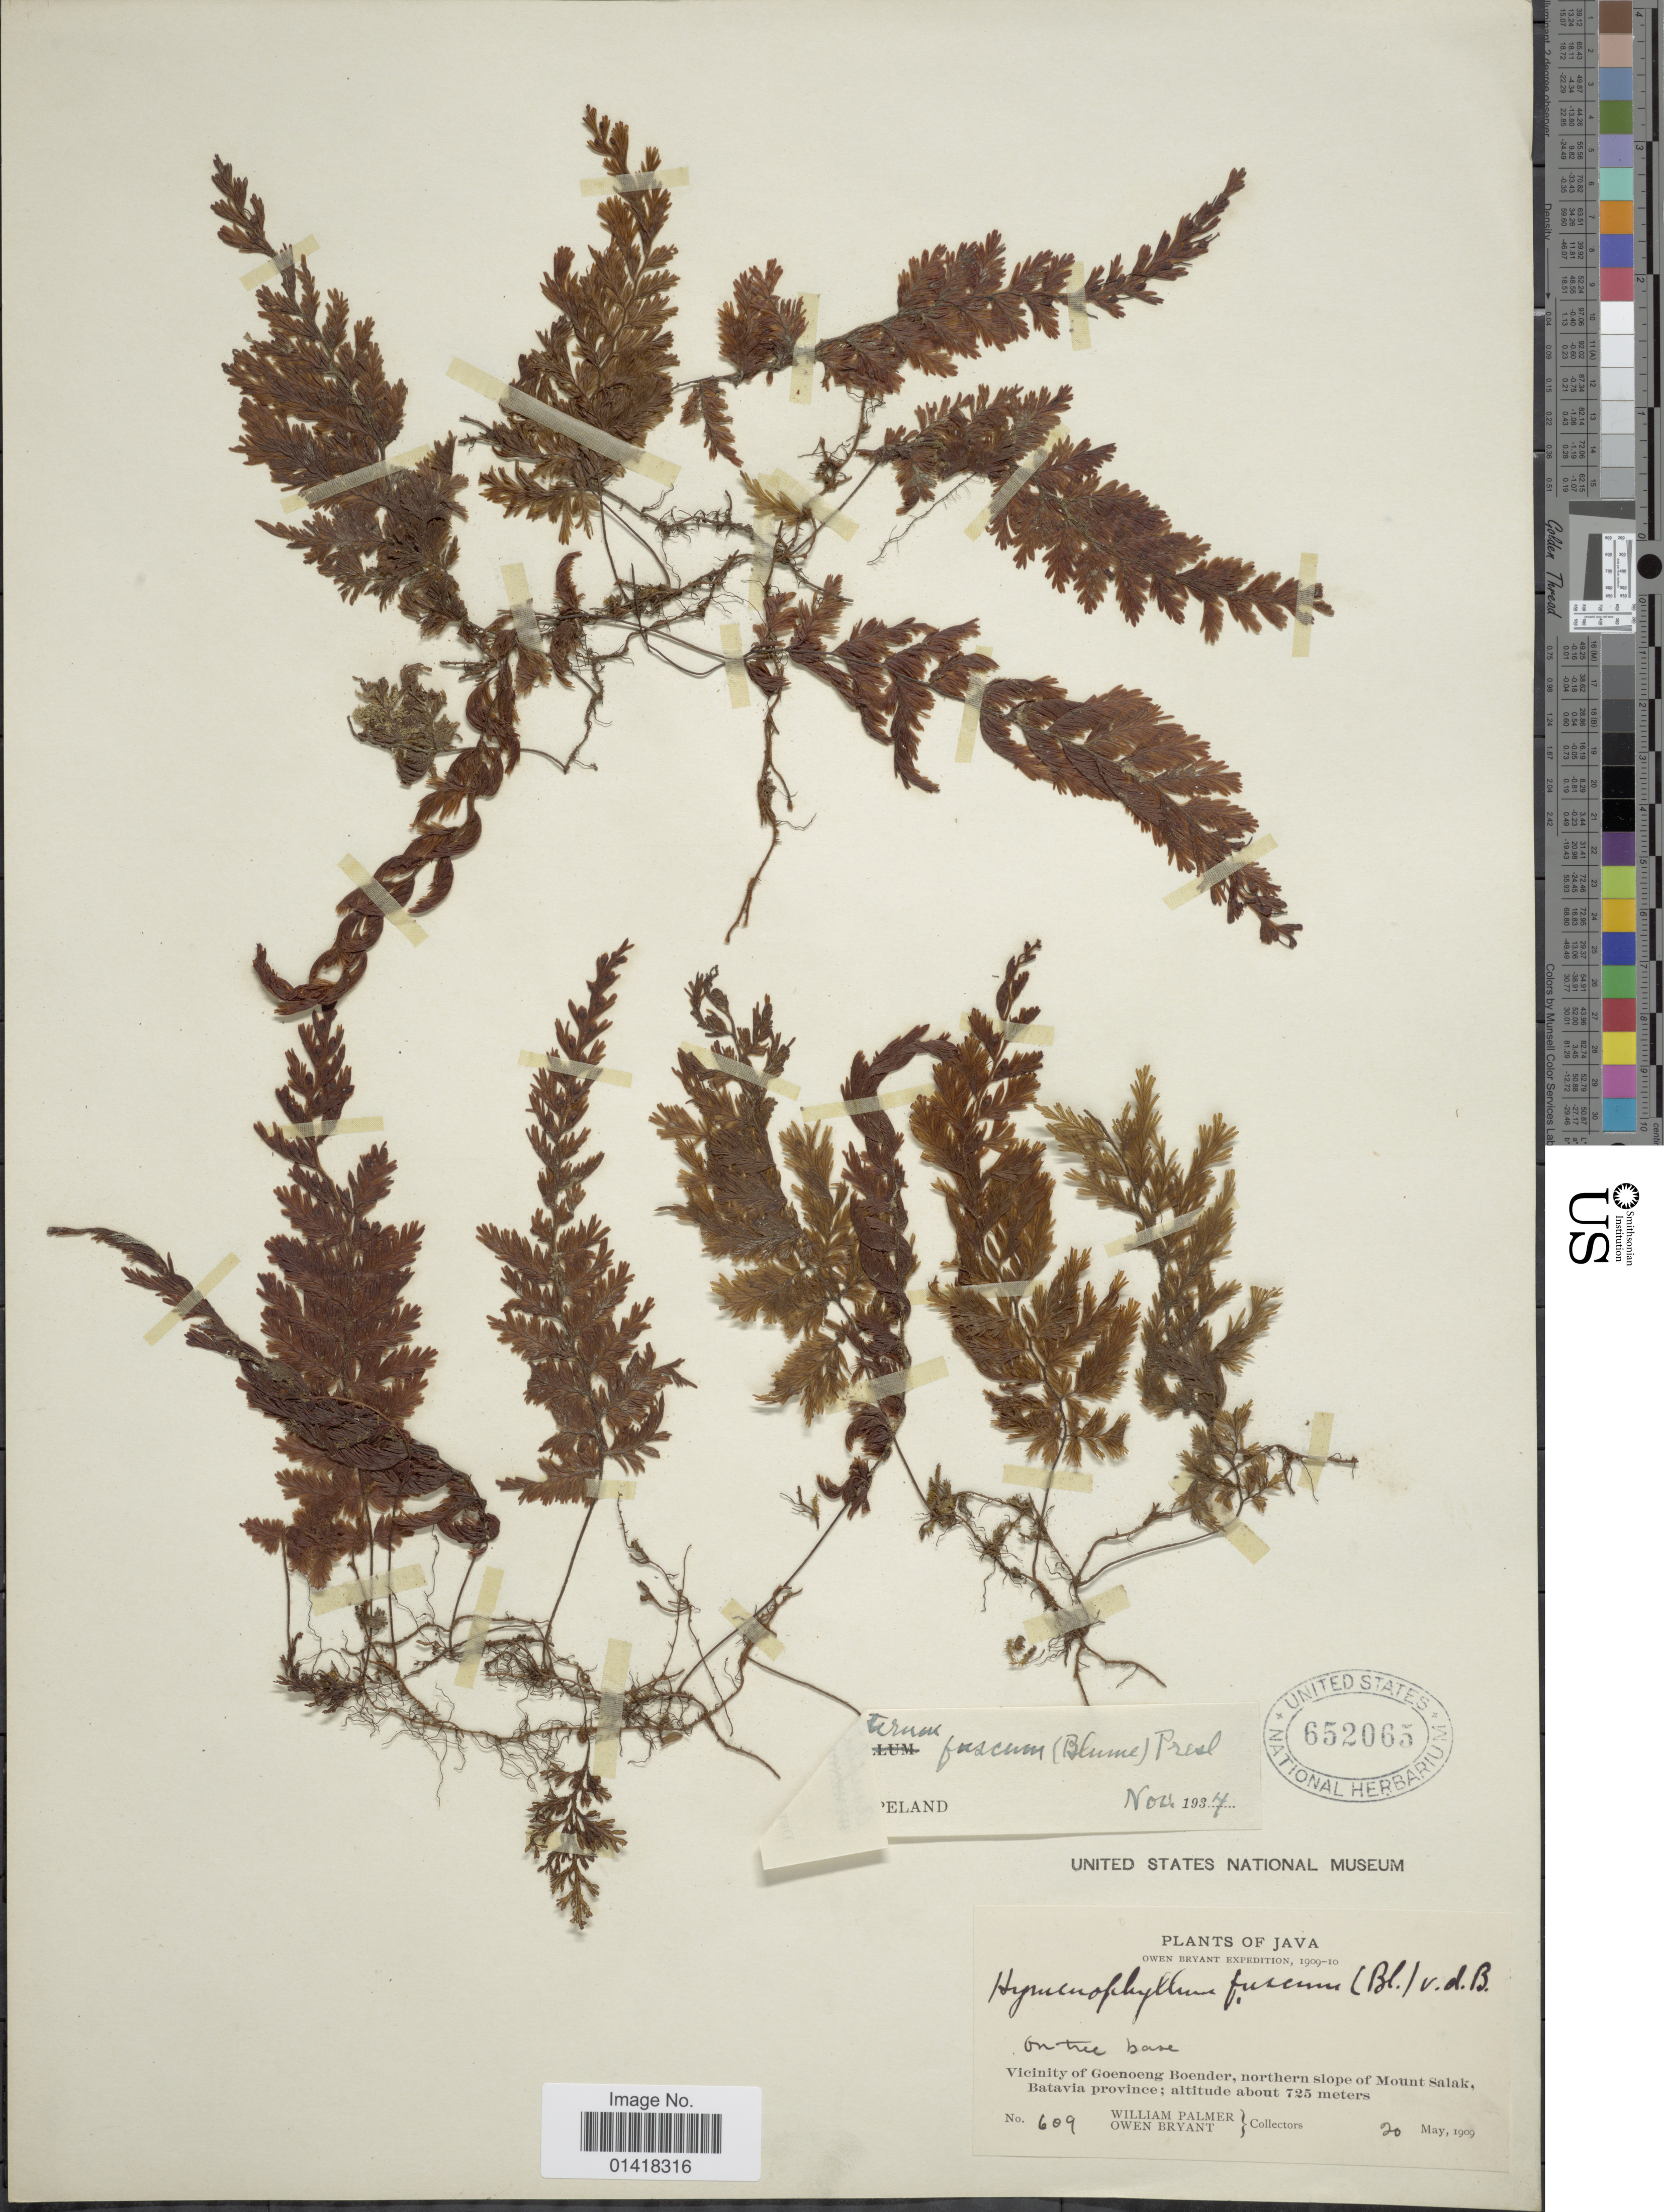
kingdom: Plantae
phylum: Tracheophyta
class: Polypodiopsida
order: Hymenophyllales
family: Hymenophyllaceae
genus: Hymenophyllum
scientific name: Hymenophyllum fuscum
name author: (Blume) Bosch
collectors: W. Palmer & O. Bryant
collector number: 609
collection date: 1909-05-20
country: Indonesia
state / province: Java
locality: Vicinity of Goenoeng Boender, northern slope of Mount Salak, Batavia province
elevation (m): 725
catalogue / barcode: US 652065